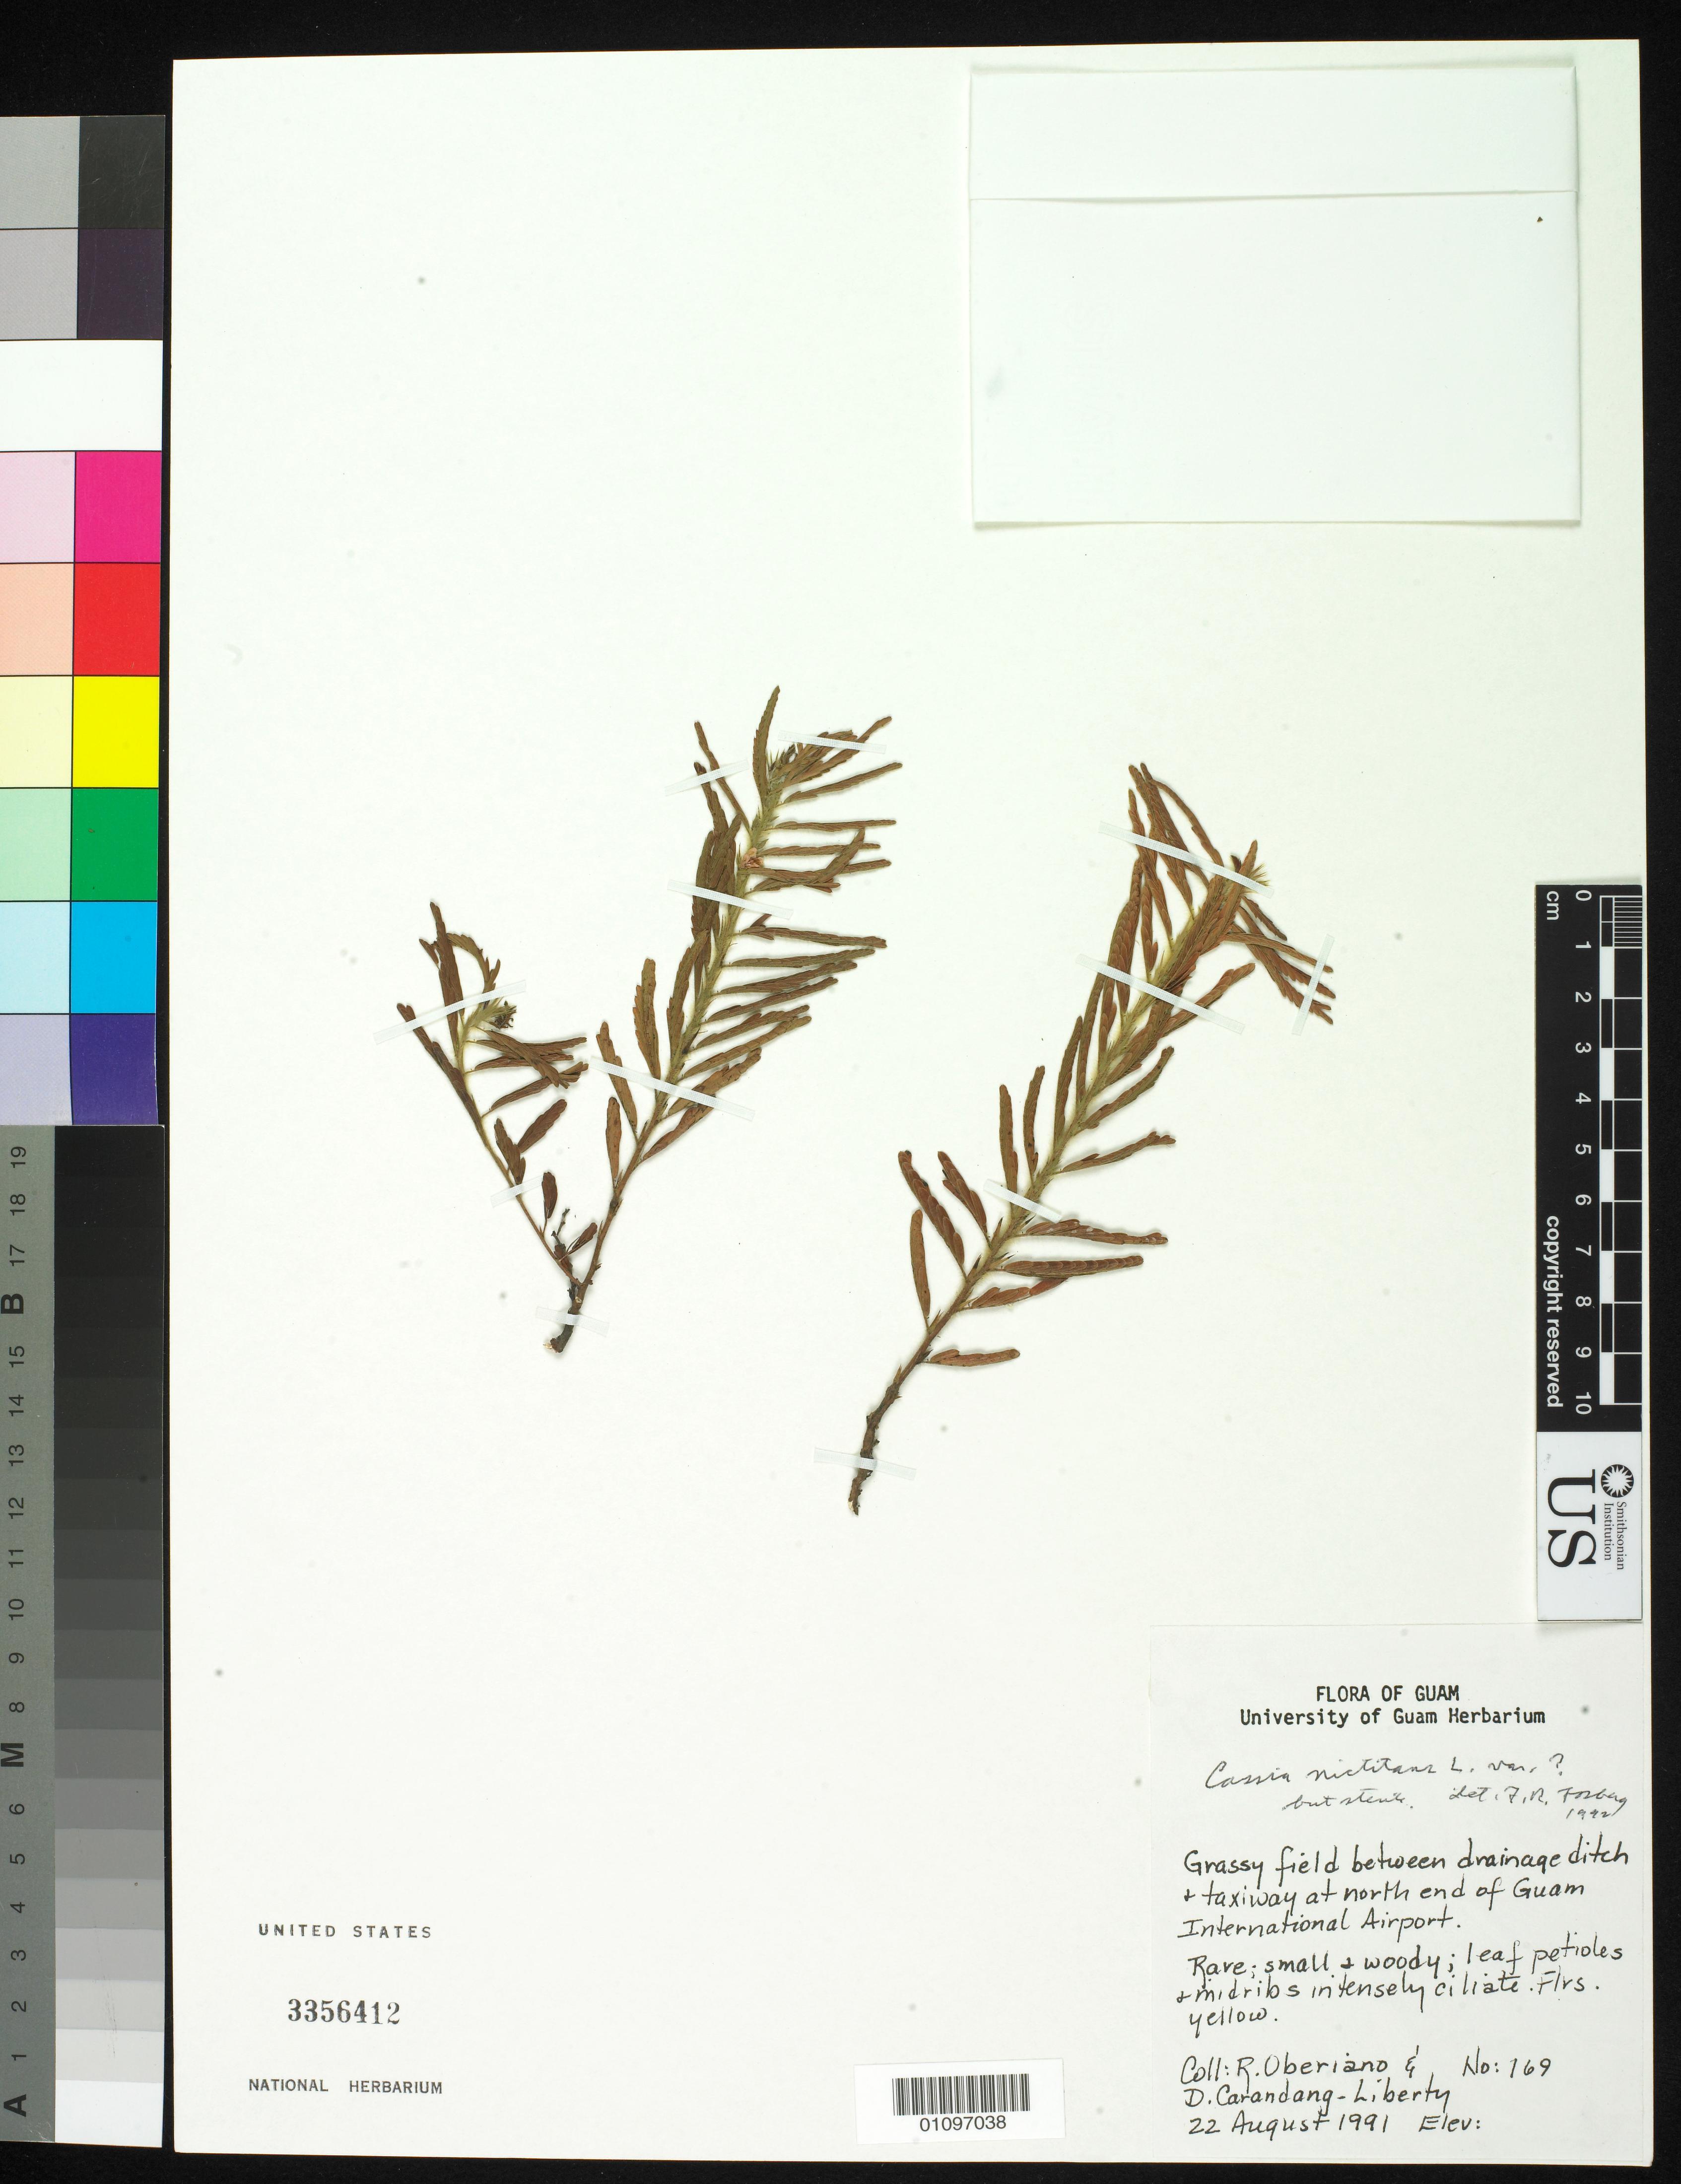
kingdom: Plantae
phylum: Tracheophyta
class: Magnoliopsida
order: Fabales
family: Fabaceae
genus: Chamaecrista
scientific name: Chamaecrista nictitans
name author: (L.) Moench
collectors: R. Oberiano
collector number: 169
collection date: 1991-08-22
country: Guam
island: Guam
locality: North end of Guam international airport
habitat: Grassy field between drainage ditch and taxiway.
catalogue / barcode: US 3356412